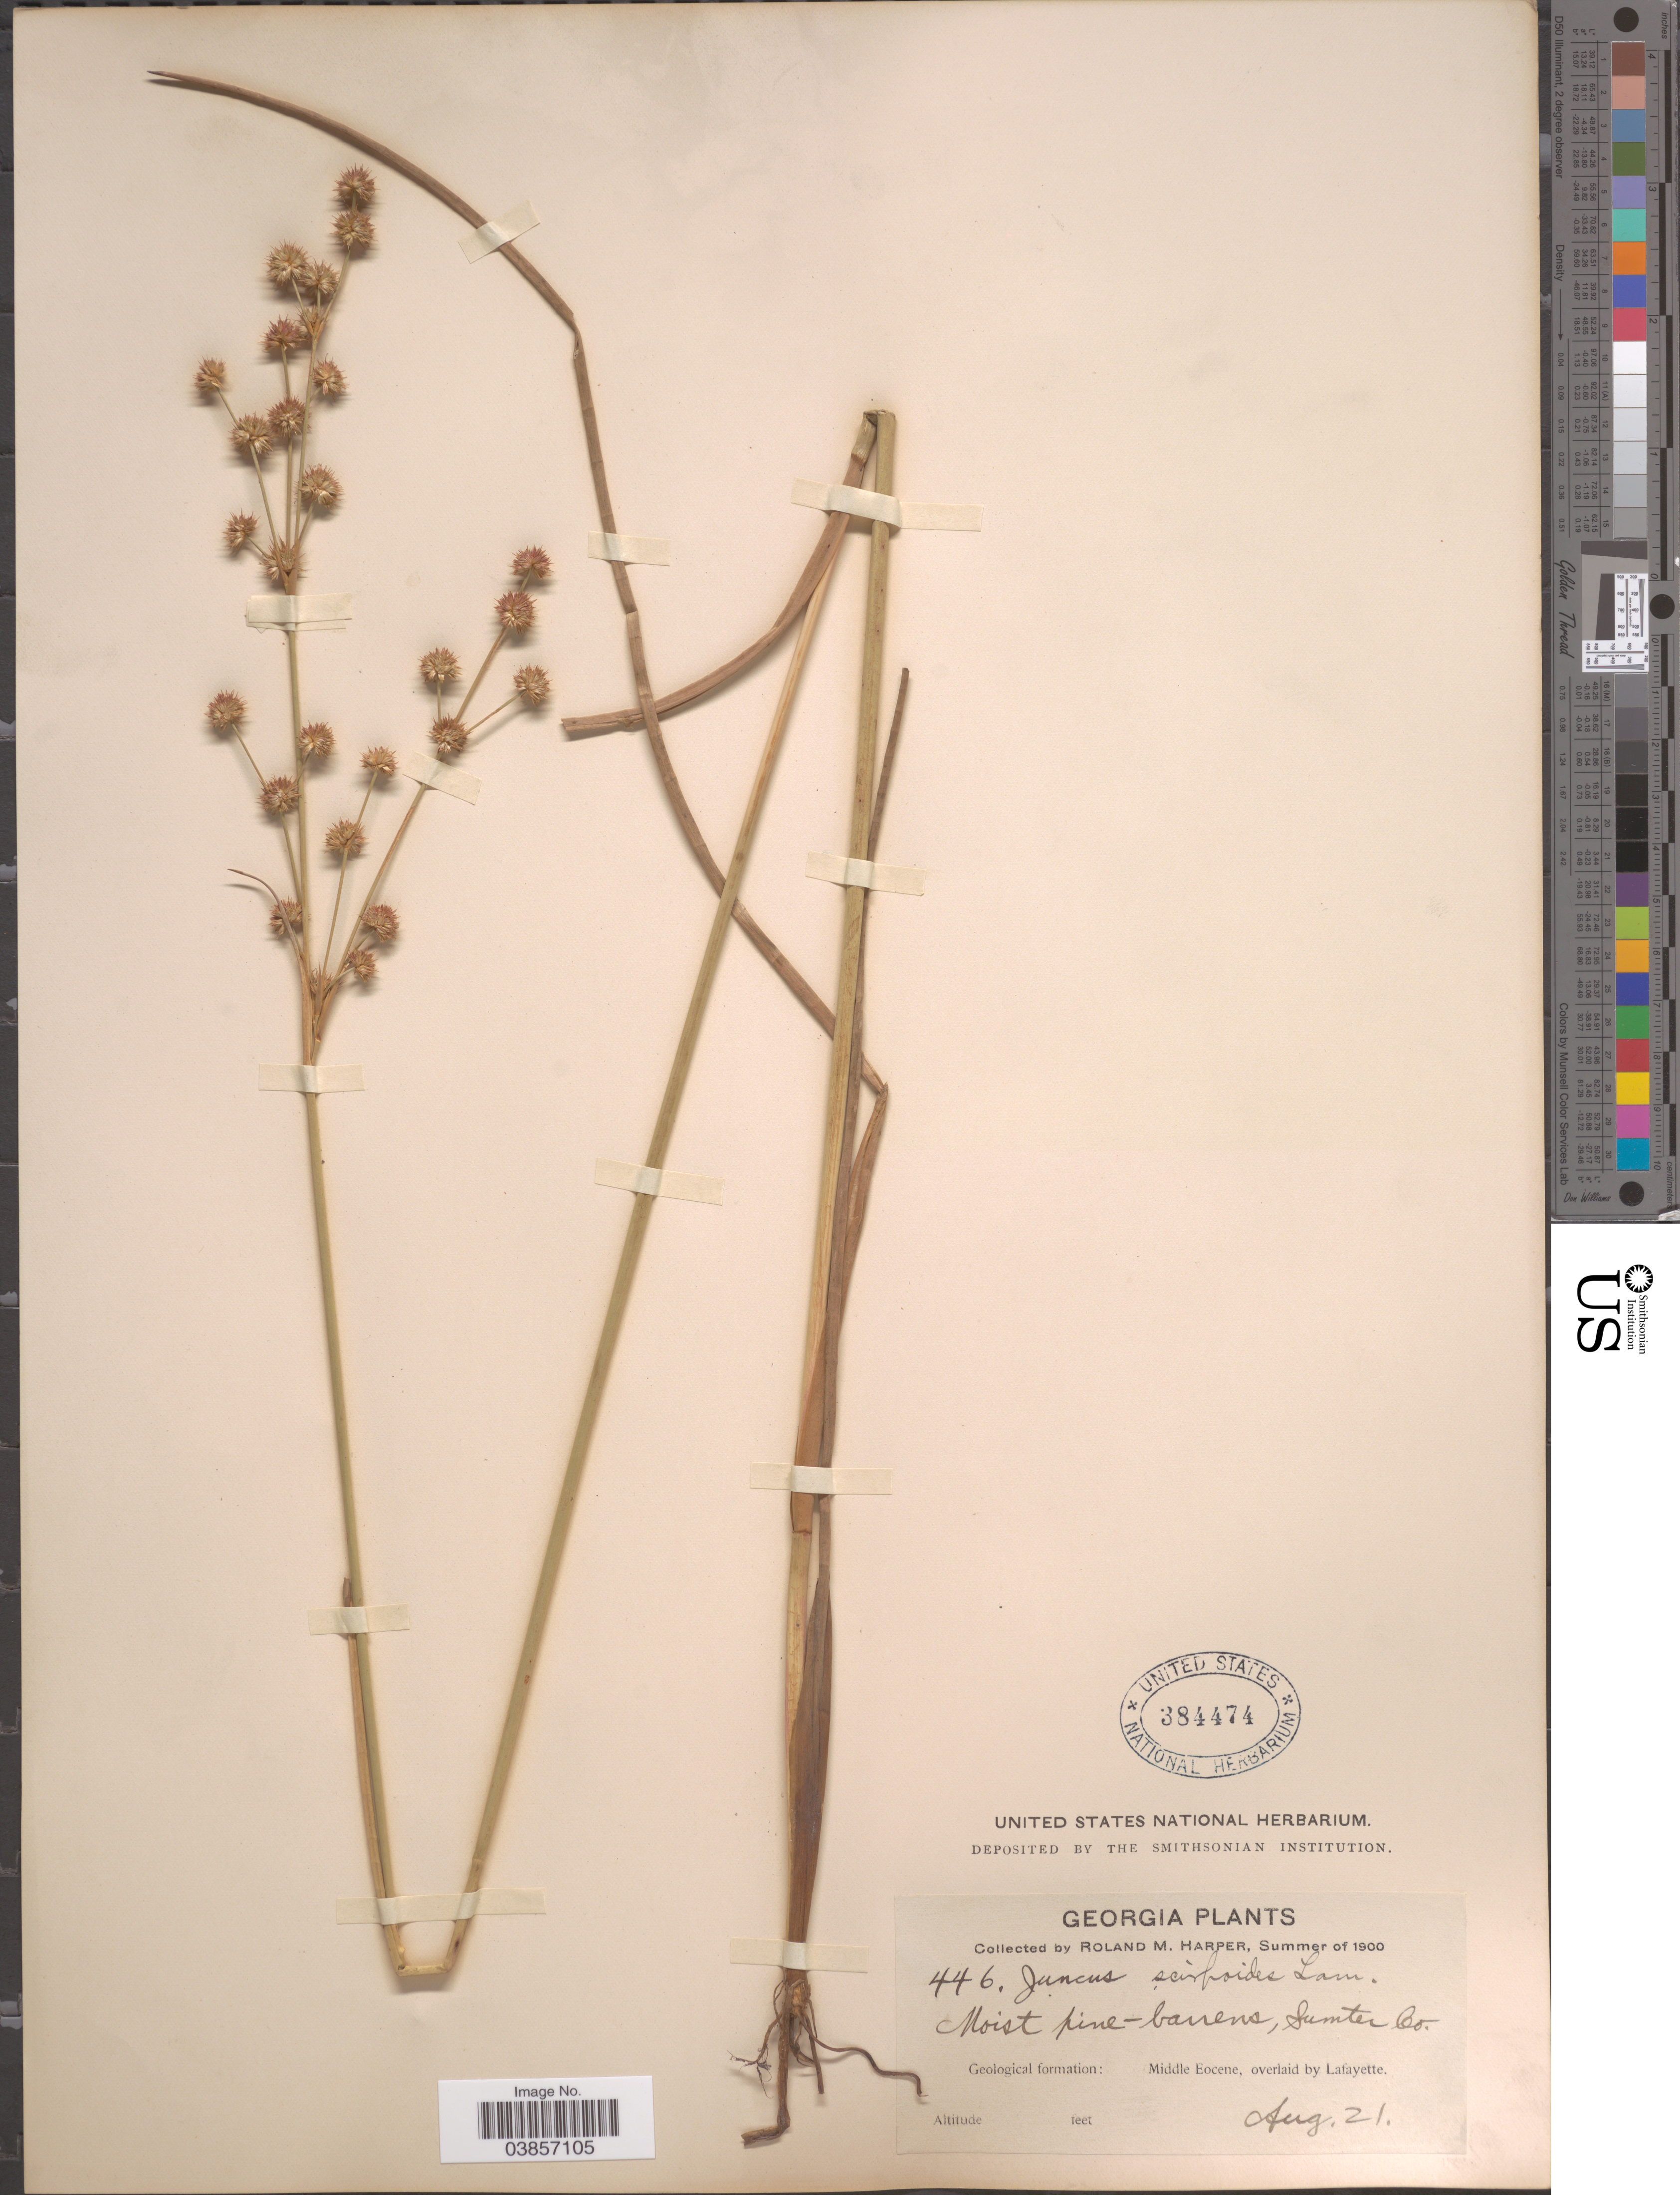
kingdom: Plantae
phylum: Tracheophyta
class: Liliopsida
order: Poales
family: Juncaceae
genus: Juncus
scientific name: Juncus scirpoides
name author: Lam.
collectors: R. M. Harper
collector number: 446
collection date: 1900-08-21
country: United States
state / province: Georgia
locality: Moist pine-barrens, Sumter Co. Geological formation: Middle Eocene, overlaid by Lafayette.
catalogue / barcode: US 384474